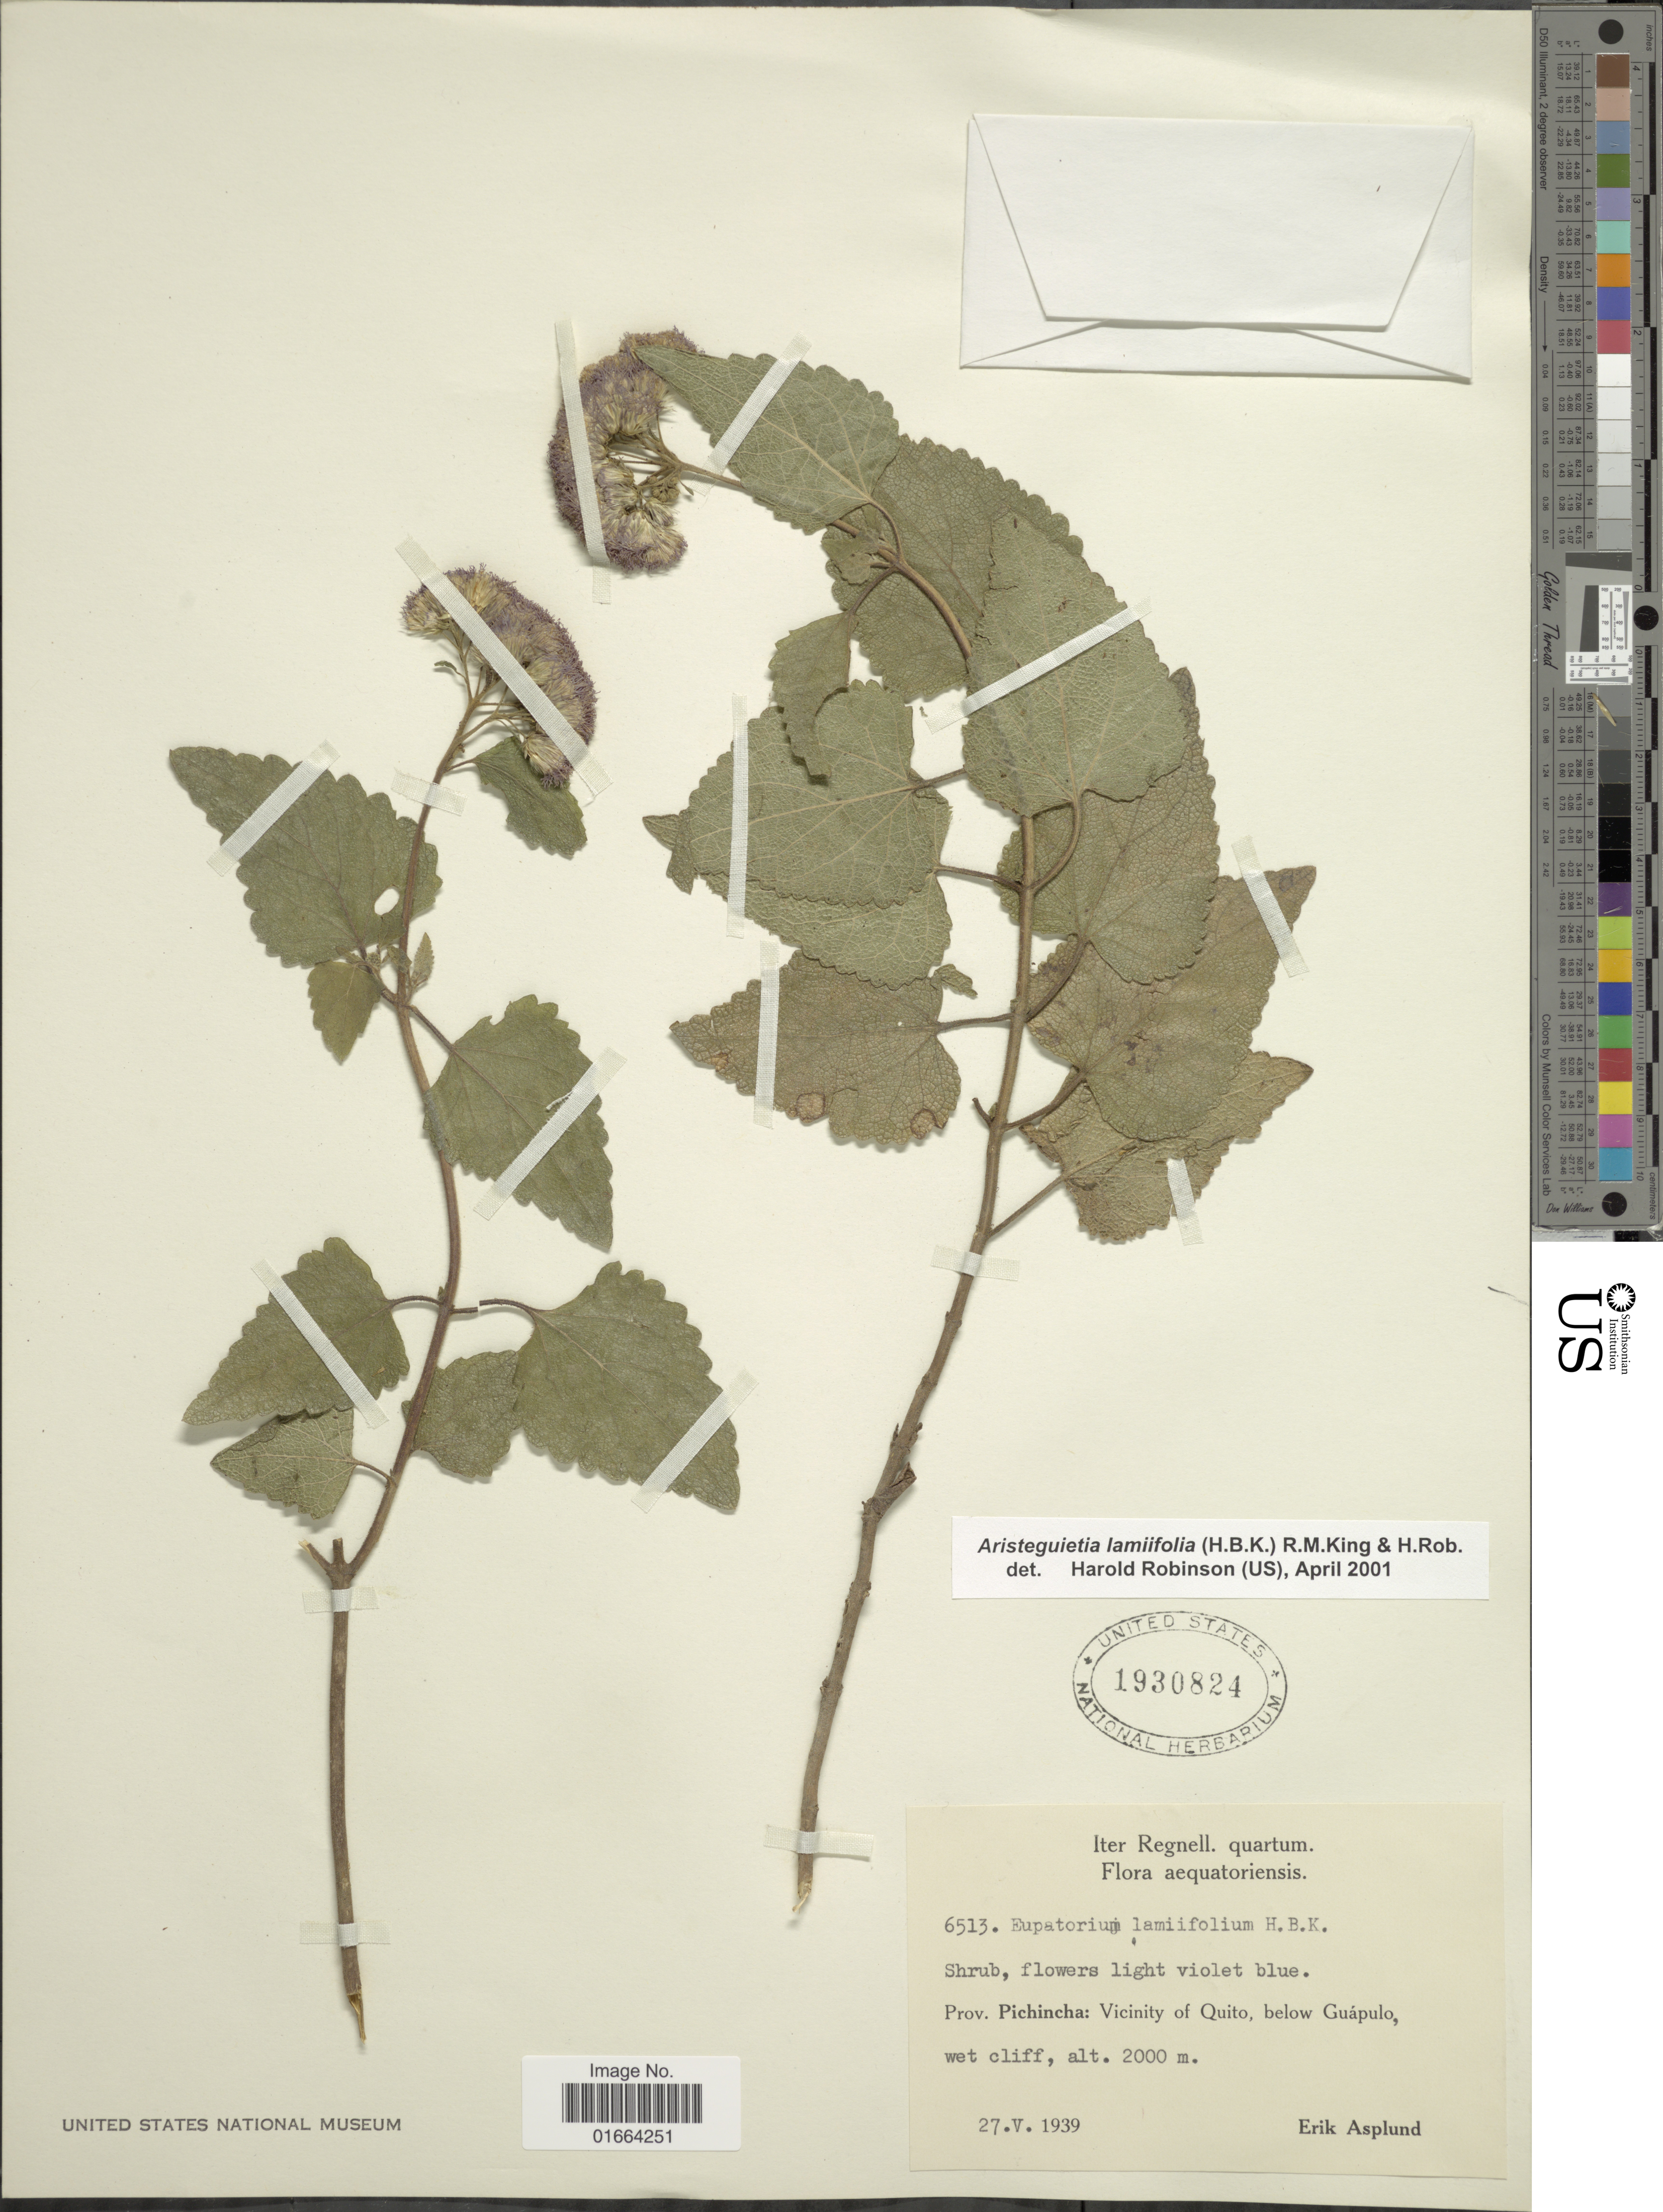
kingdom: Plantae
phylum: Tracheophyta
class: Magnoliopsida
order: Asterales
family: Asteraceae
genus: Aristeguietia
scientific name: Aristeguietia lamiifolia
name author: (Kunth) R.M. King & H. Rob.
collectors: E. Asplund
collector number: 6513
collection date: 1939-05-27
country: Ecuador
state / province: Pichincha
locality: Vicinity of Quito, below Guápulo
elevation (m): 2000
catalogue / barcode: US 1930824